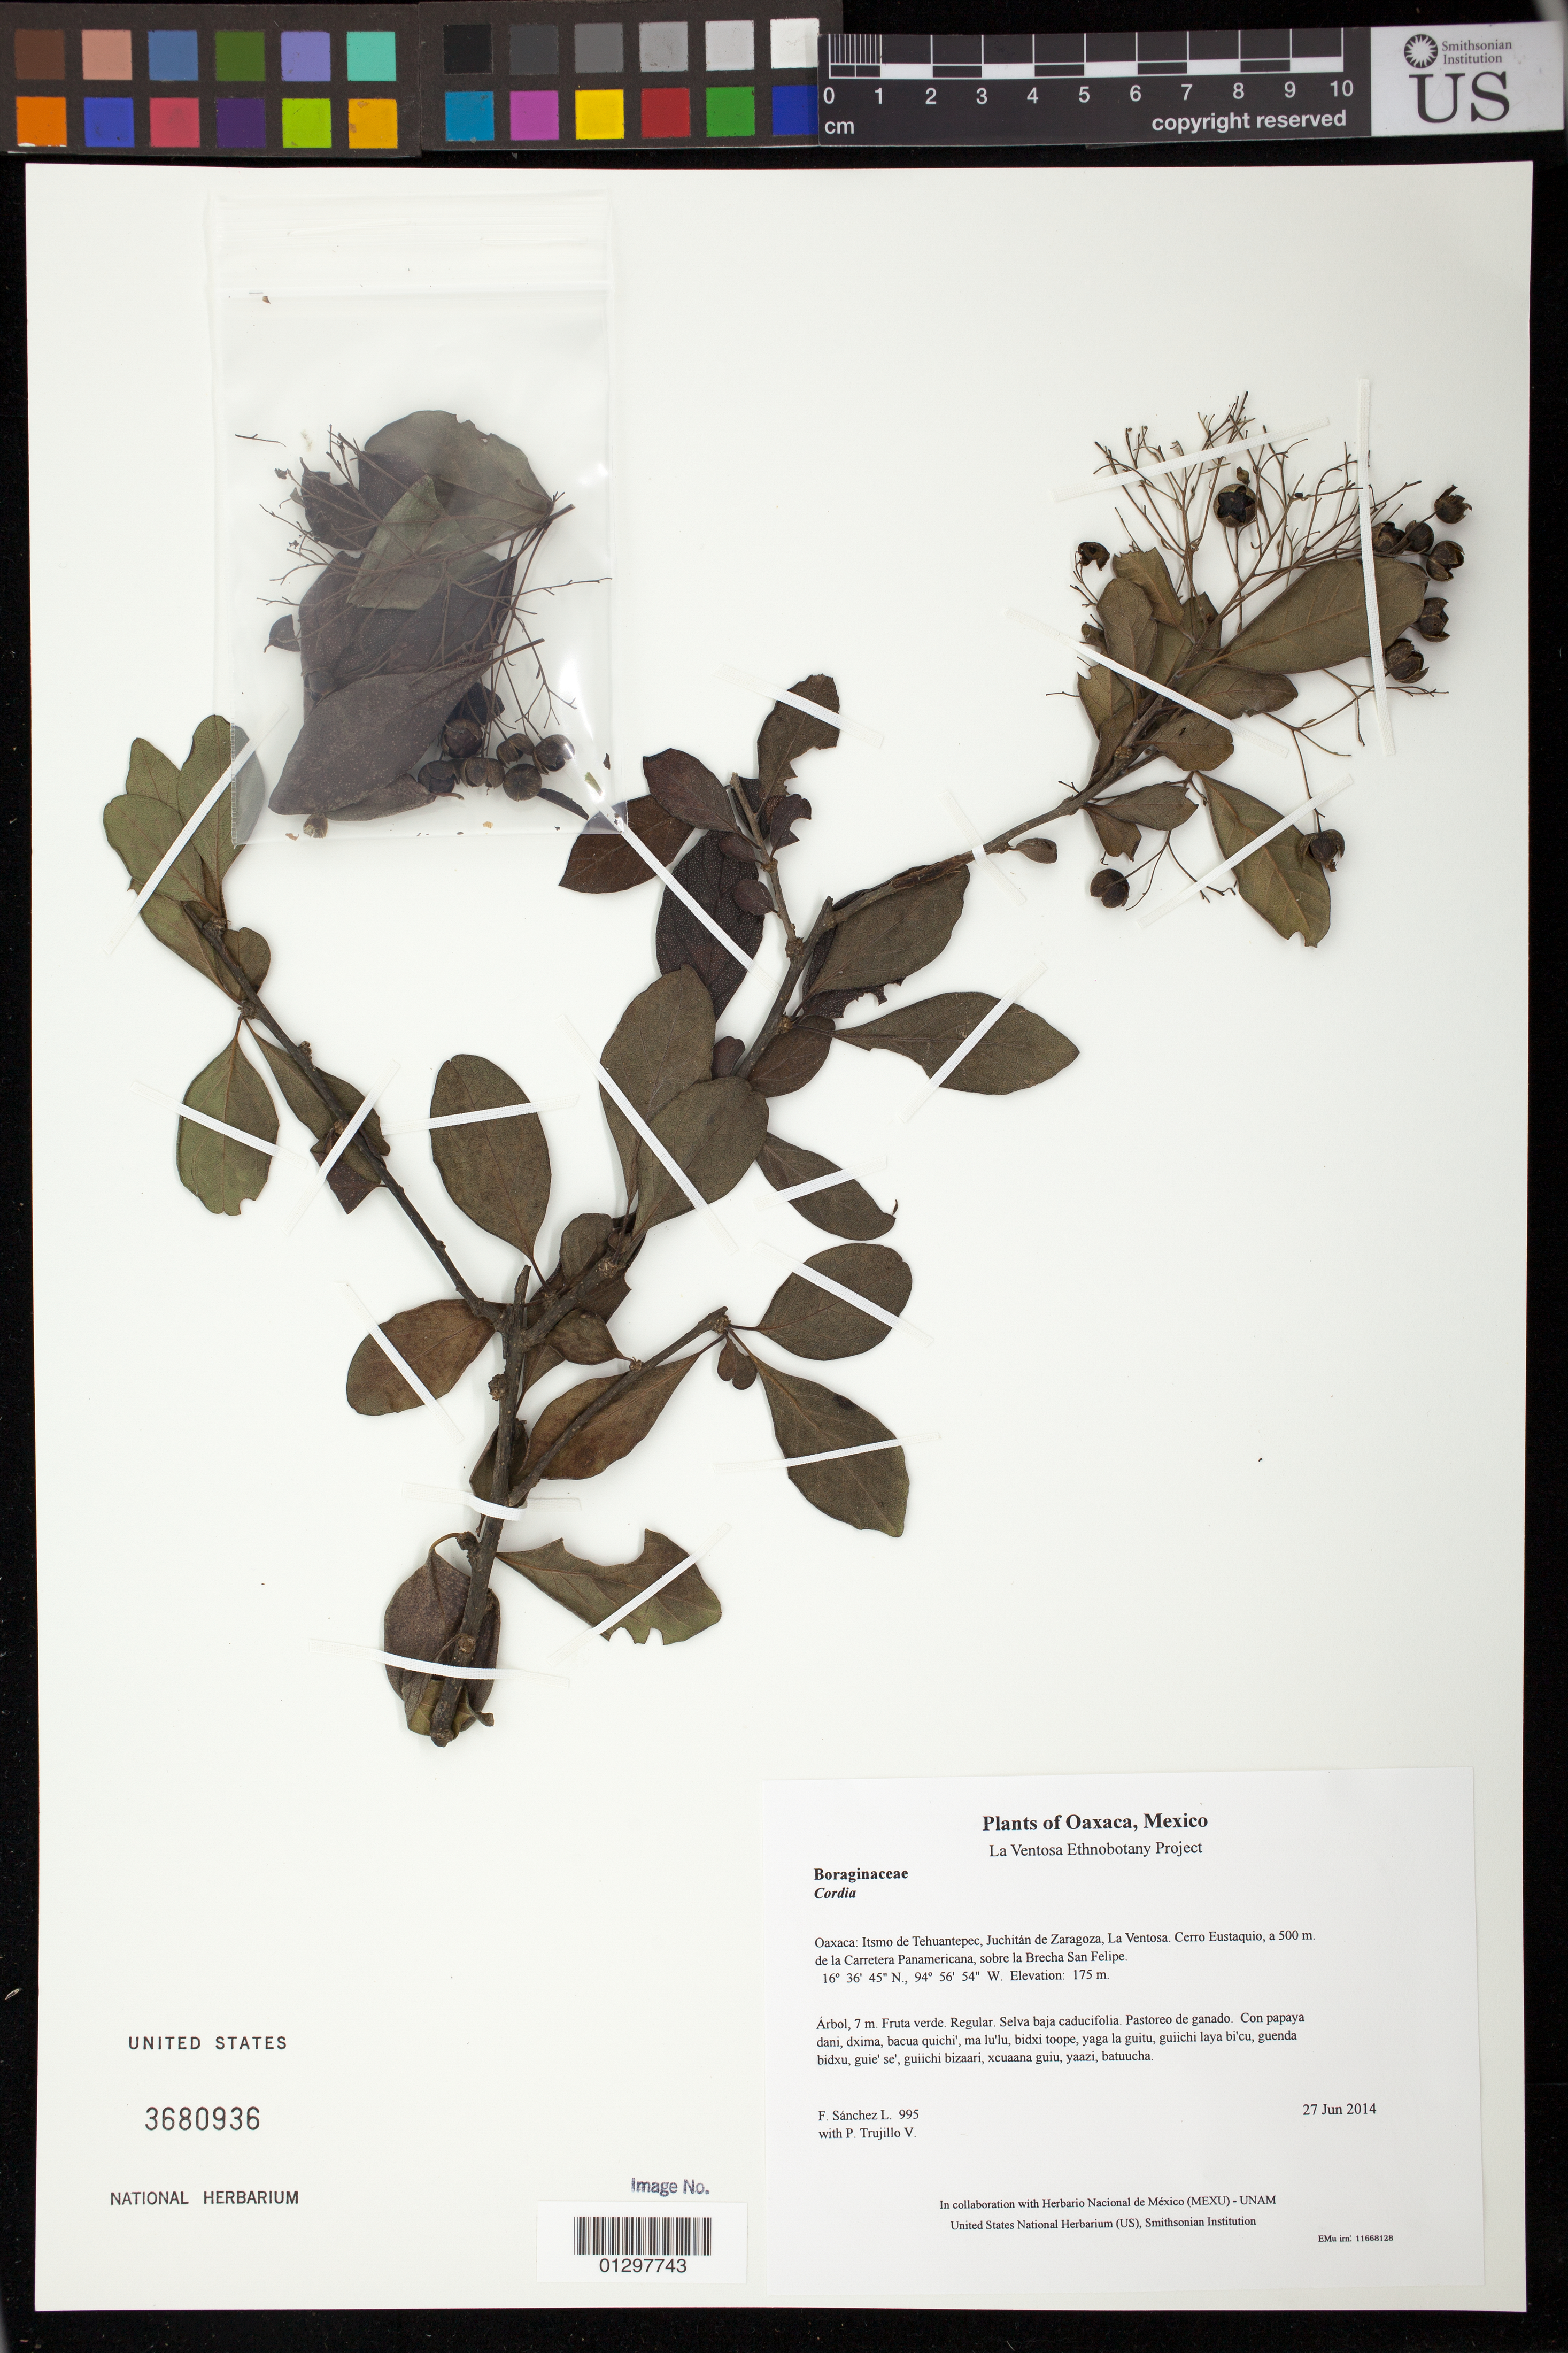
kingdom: Plantae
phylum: Tracheophyta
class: Magnoliopsida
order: Boraginales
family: Cordiaceae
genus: Cordia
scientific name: Cordia sp.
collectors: F. Sánchez L. & P. Trujillo V.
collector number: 995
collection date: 2014-06-27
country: Mexico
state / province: Oaxaca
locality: Itsmo de Tehuantepec, Juchitán de Zaragoza, La Ventosa. Cerro Eustaquio, a 500 m. de la Carretera Panamericana, sobre la Brecha San Felipe.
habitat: Selva baja caducifolia. Pastoreo de ganado.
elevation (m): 175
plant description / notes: JEBOT, MEXU, SERO, US; Yaga. 7 m. Cuaananaxhi naga'. Nuu.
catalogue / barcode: US 3680936